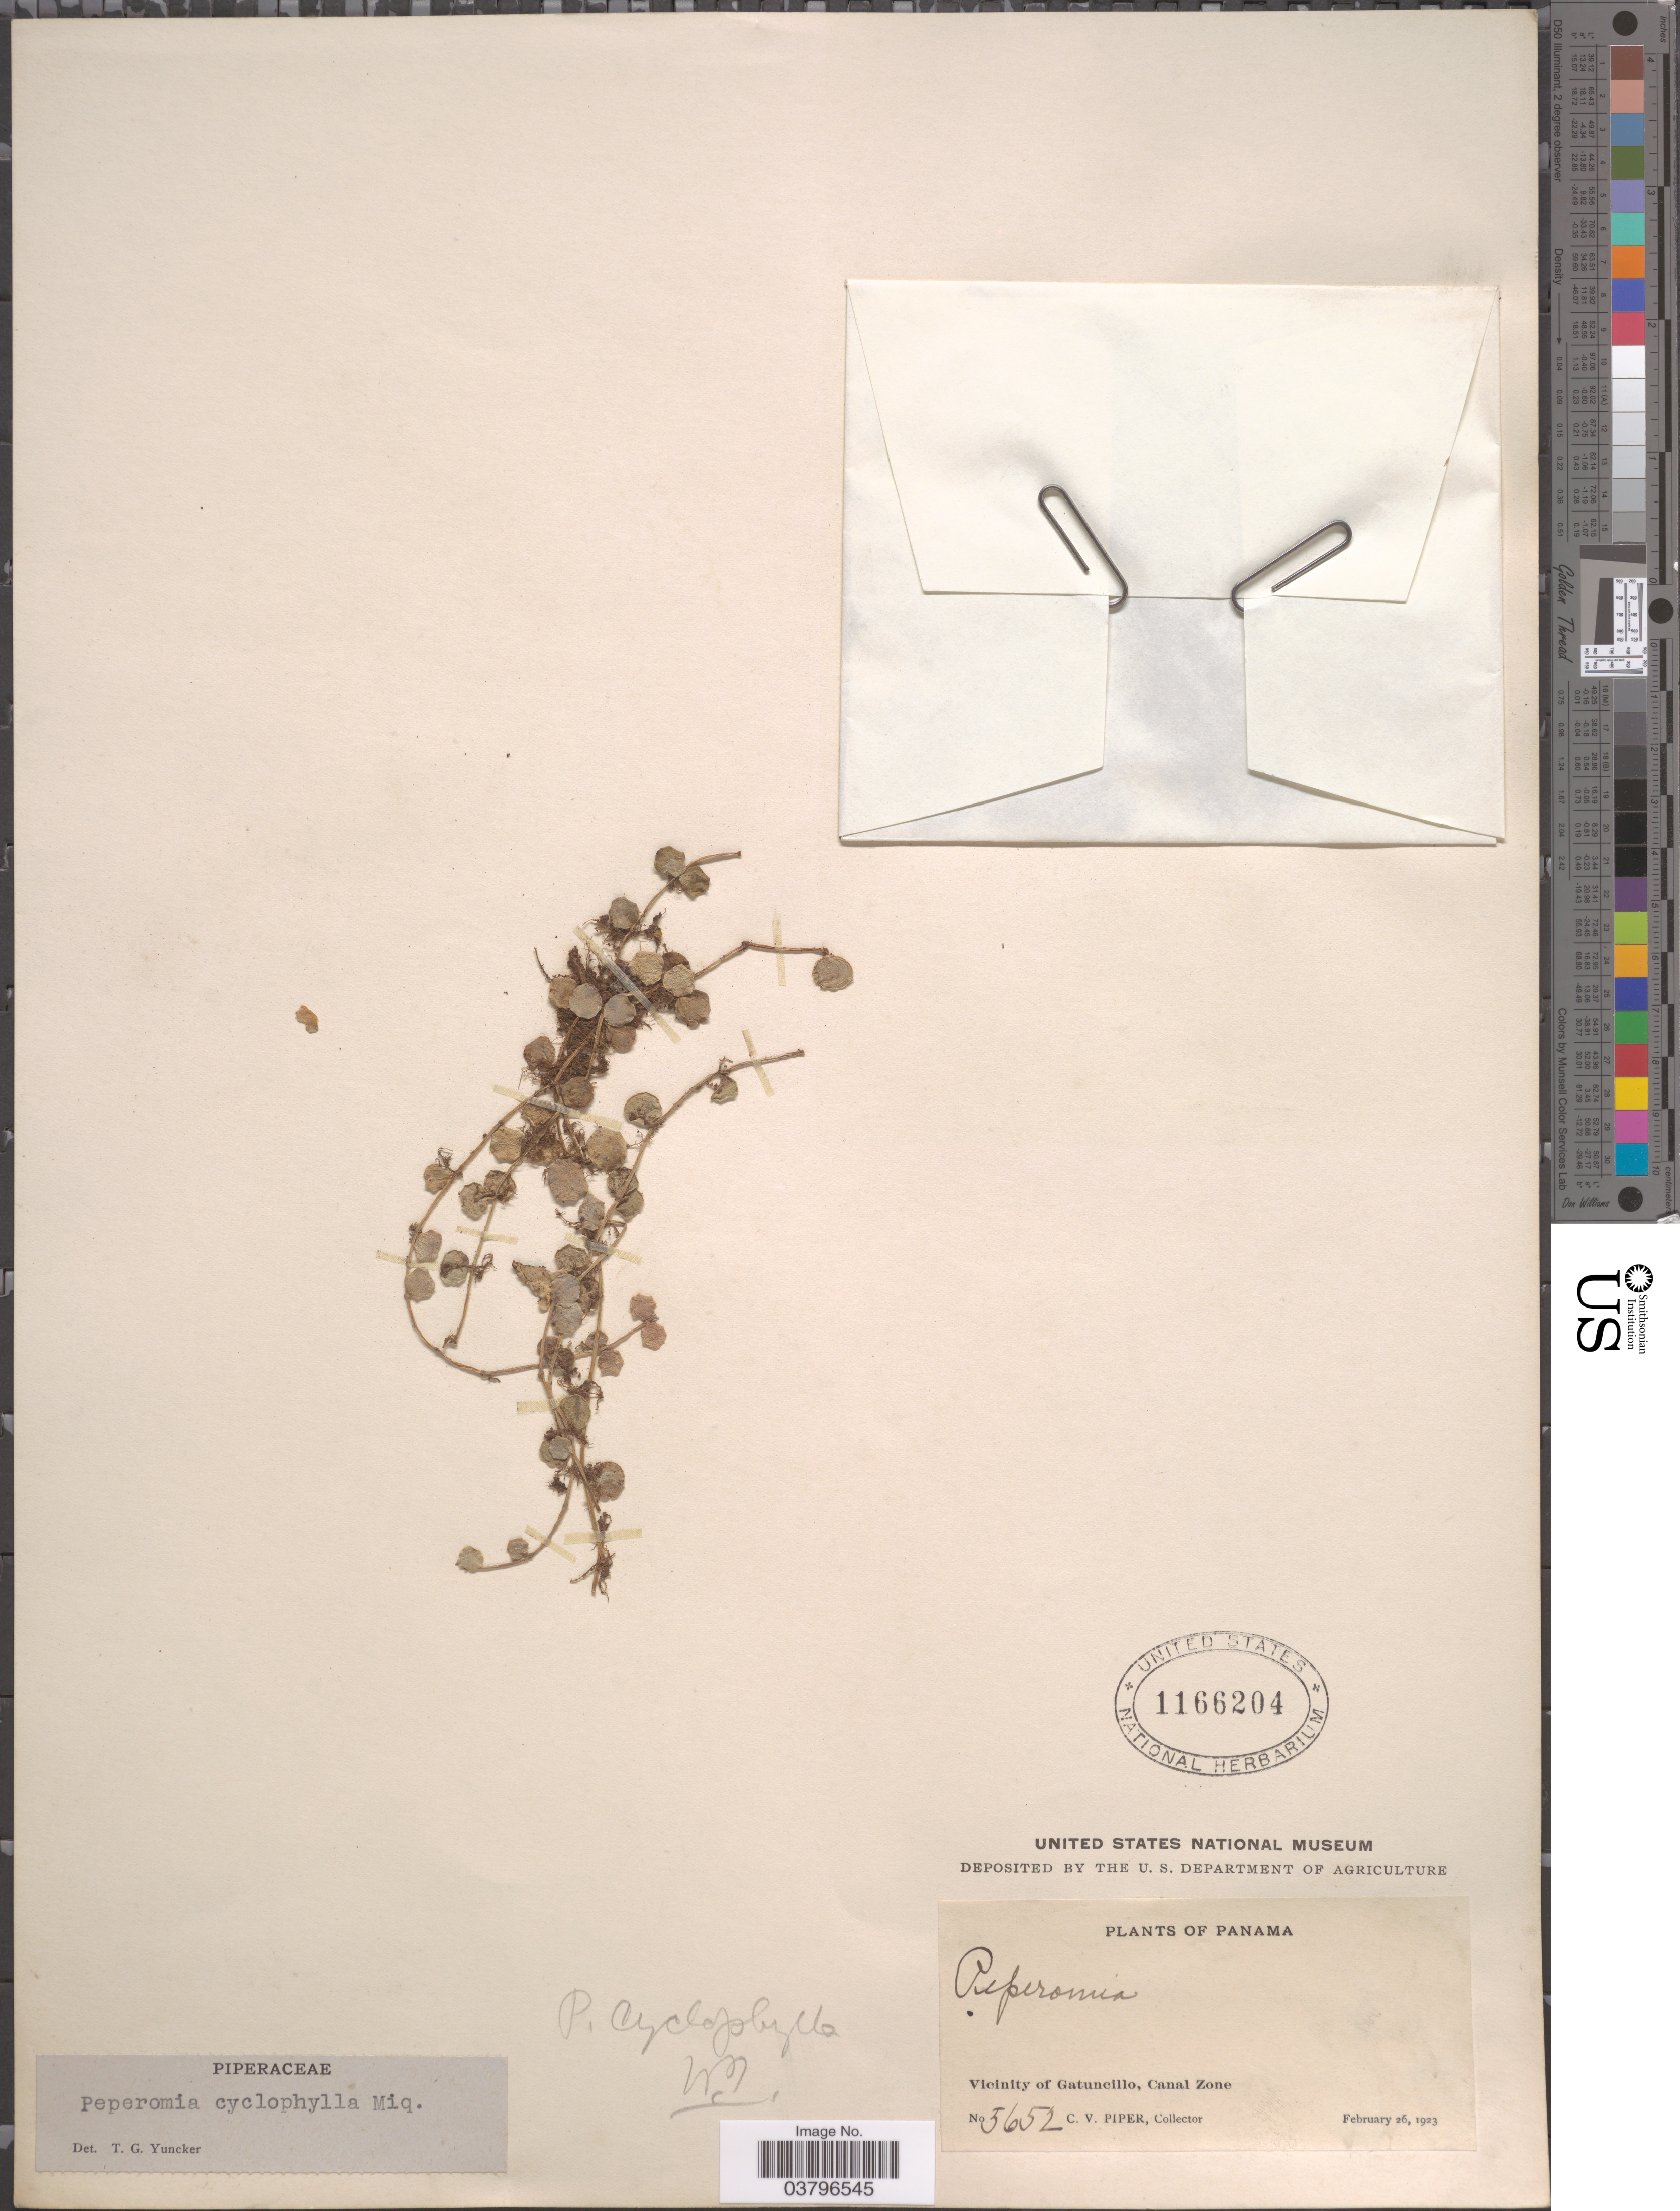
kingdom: Plantae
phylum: Tracheophyta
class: Magnoliopsida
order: Piperales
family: Piperaceae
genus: Peperomia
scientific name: Peperomia cyclophylla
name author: Miq.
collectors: C. V. Piper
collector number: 5652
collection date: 1923-02-26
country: Panama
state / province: Colón / Panamá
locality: Vicinity of Gatuncillo, Canal Zone.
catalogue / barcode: US 1166204